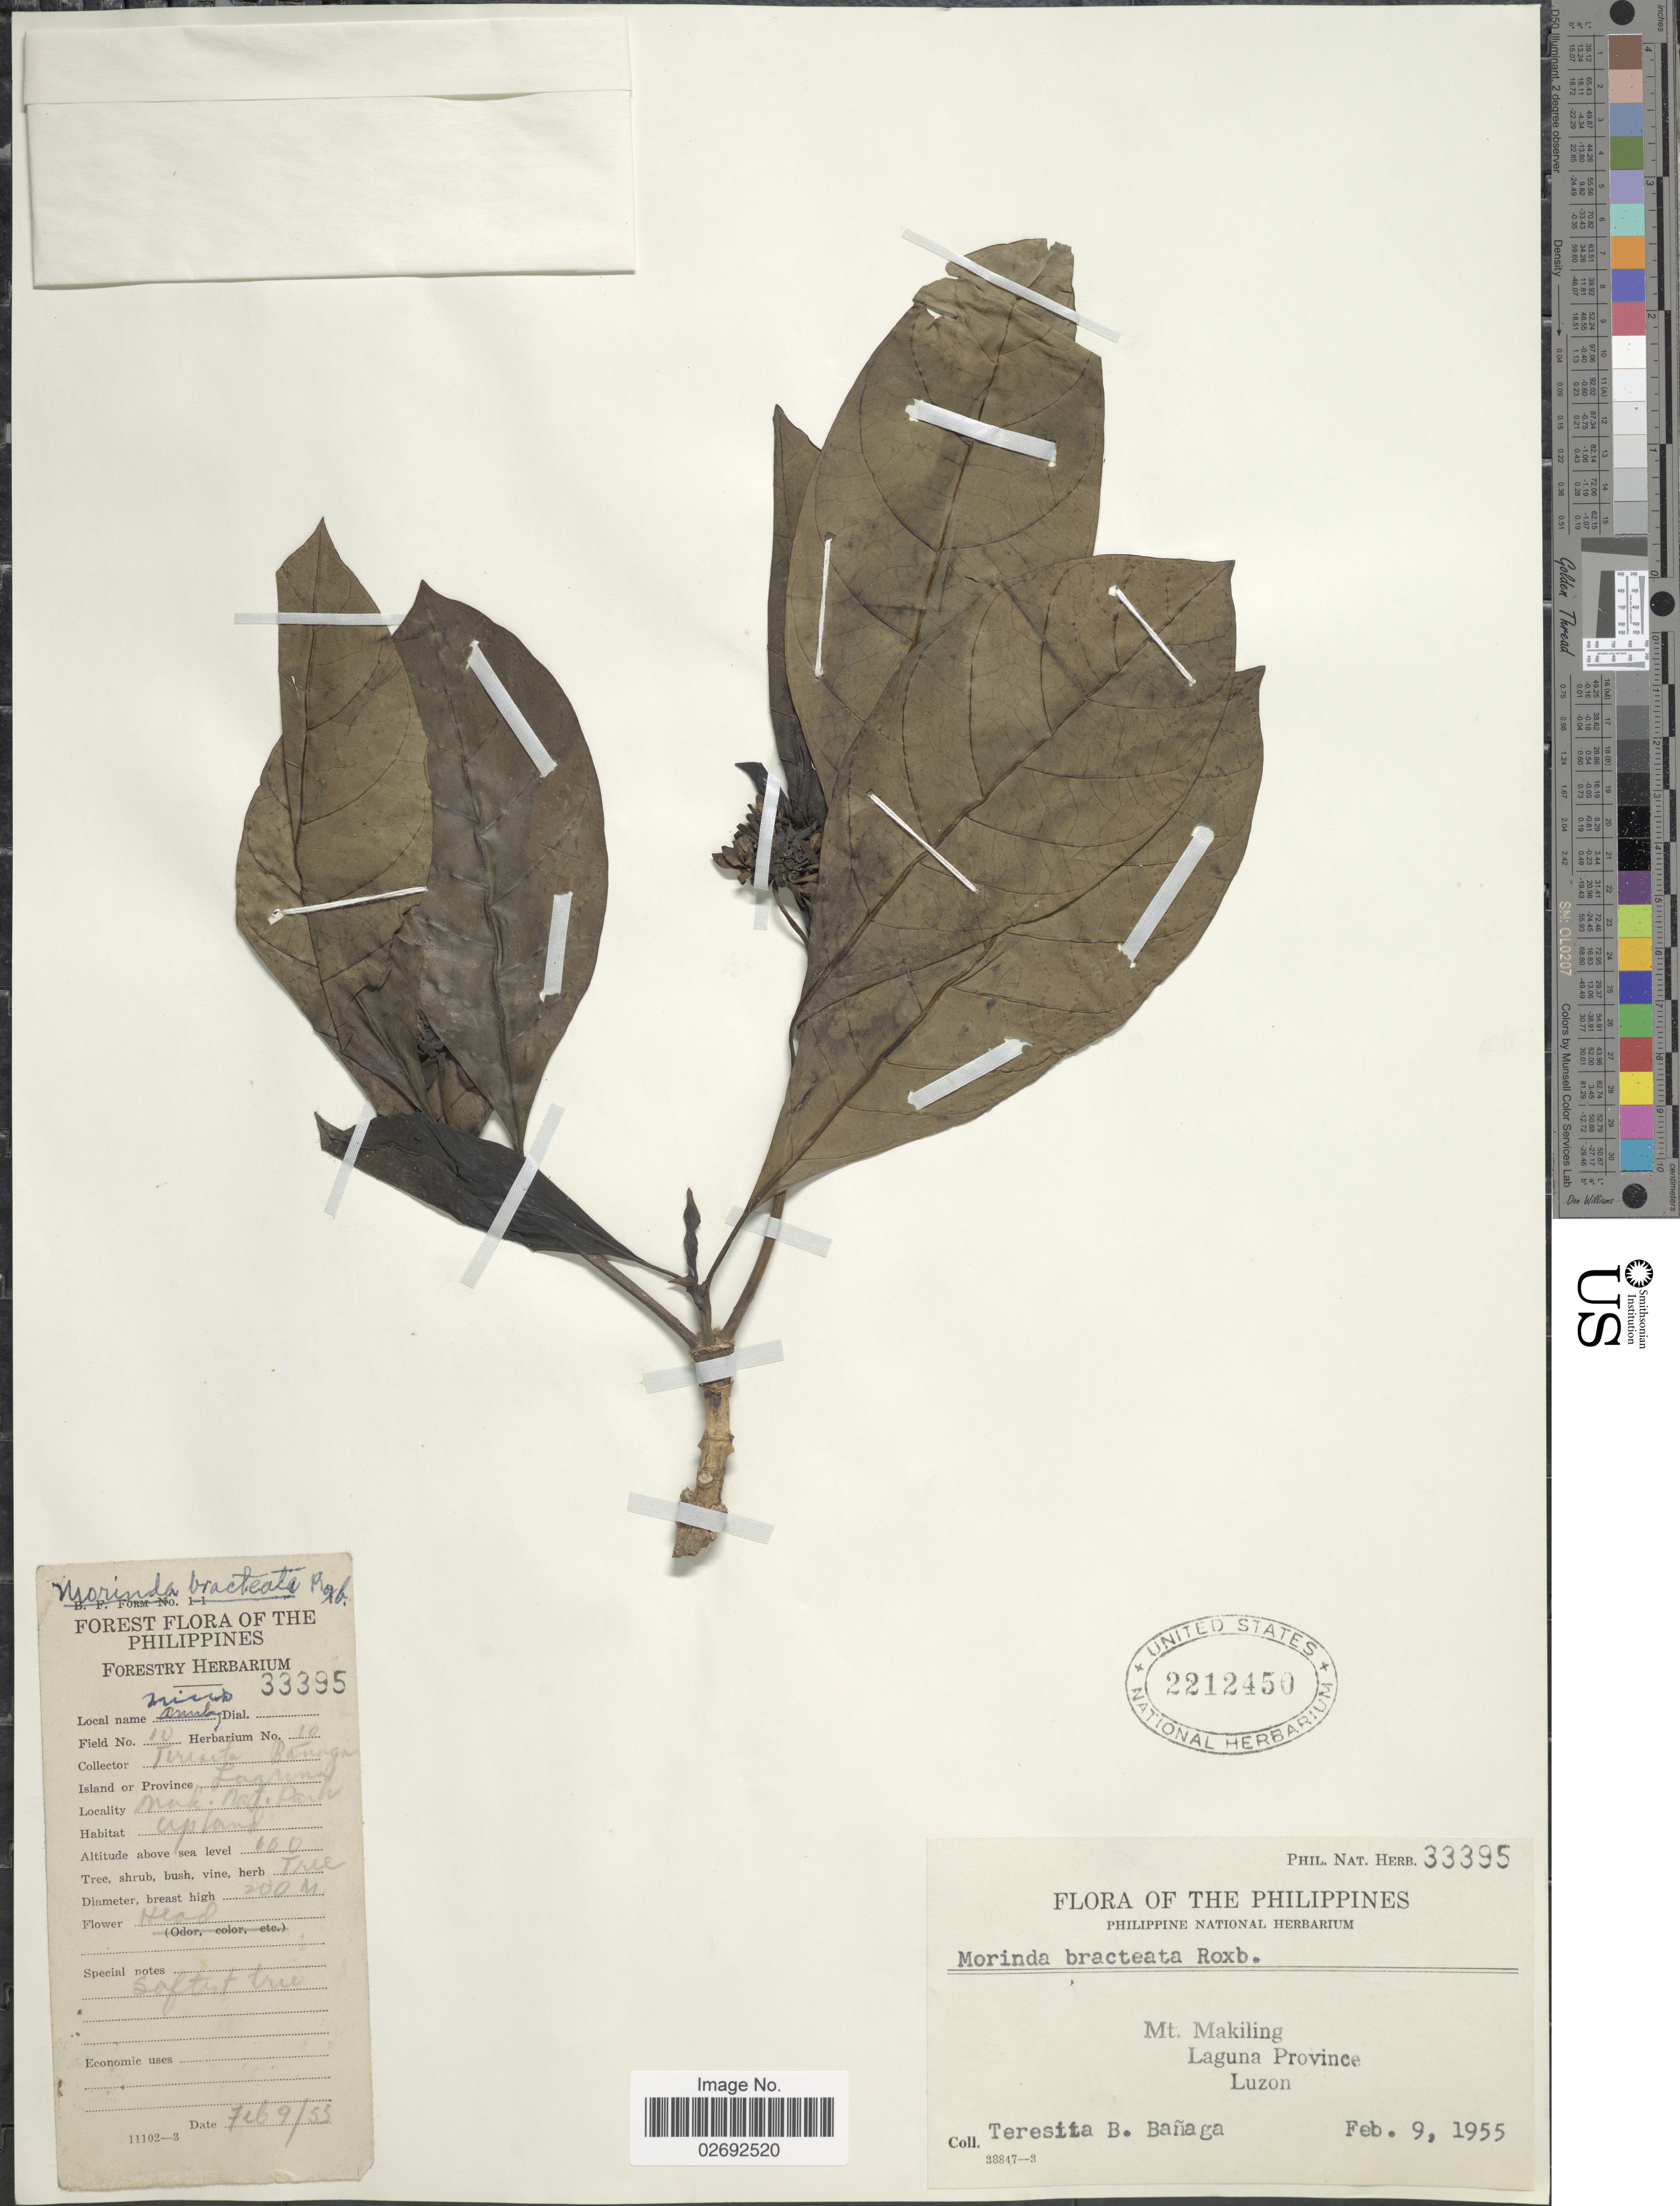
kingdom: Plantae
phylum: Tracheophyta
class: Magnoliopsida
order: Gentianales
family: Rubiaceae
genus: Morinda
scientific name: Morinda bracteata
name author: Roxb.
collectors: T. Banaga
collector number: Phil. Nat. Herb. 33395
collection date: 1955-02-09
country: Philippines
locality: Island or Province Laguna, Mak. Nat. Park. Mt. Makiling, Laguna Province, Luzon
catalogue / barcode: US 2212450